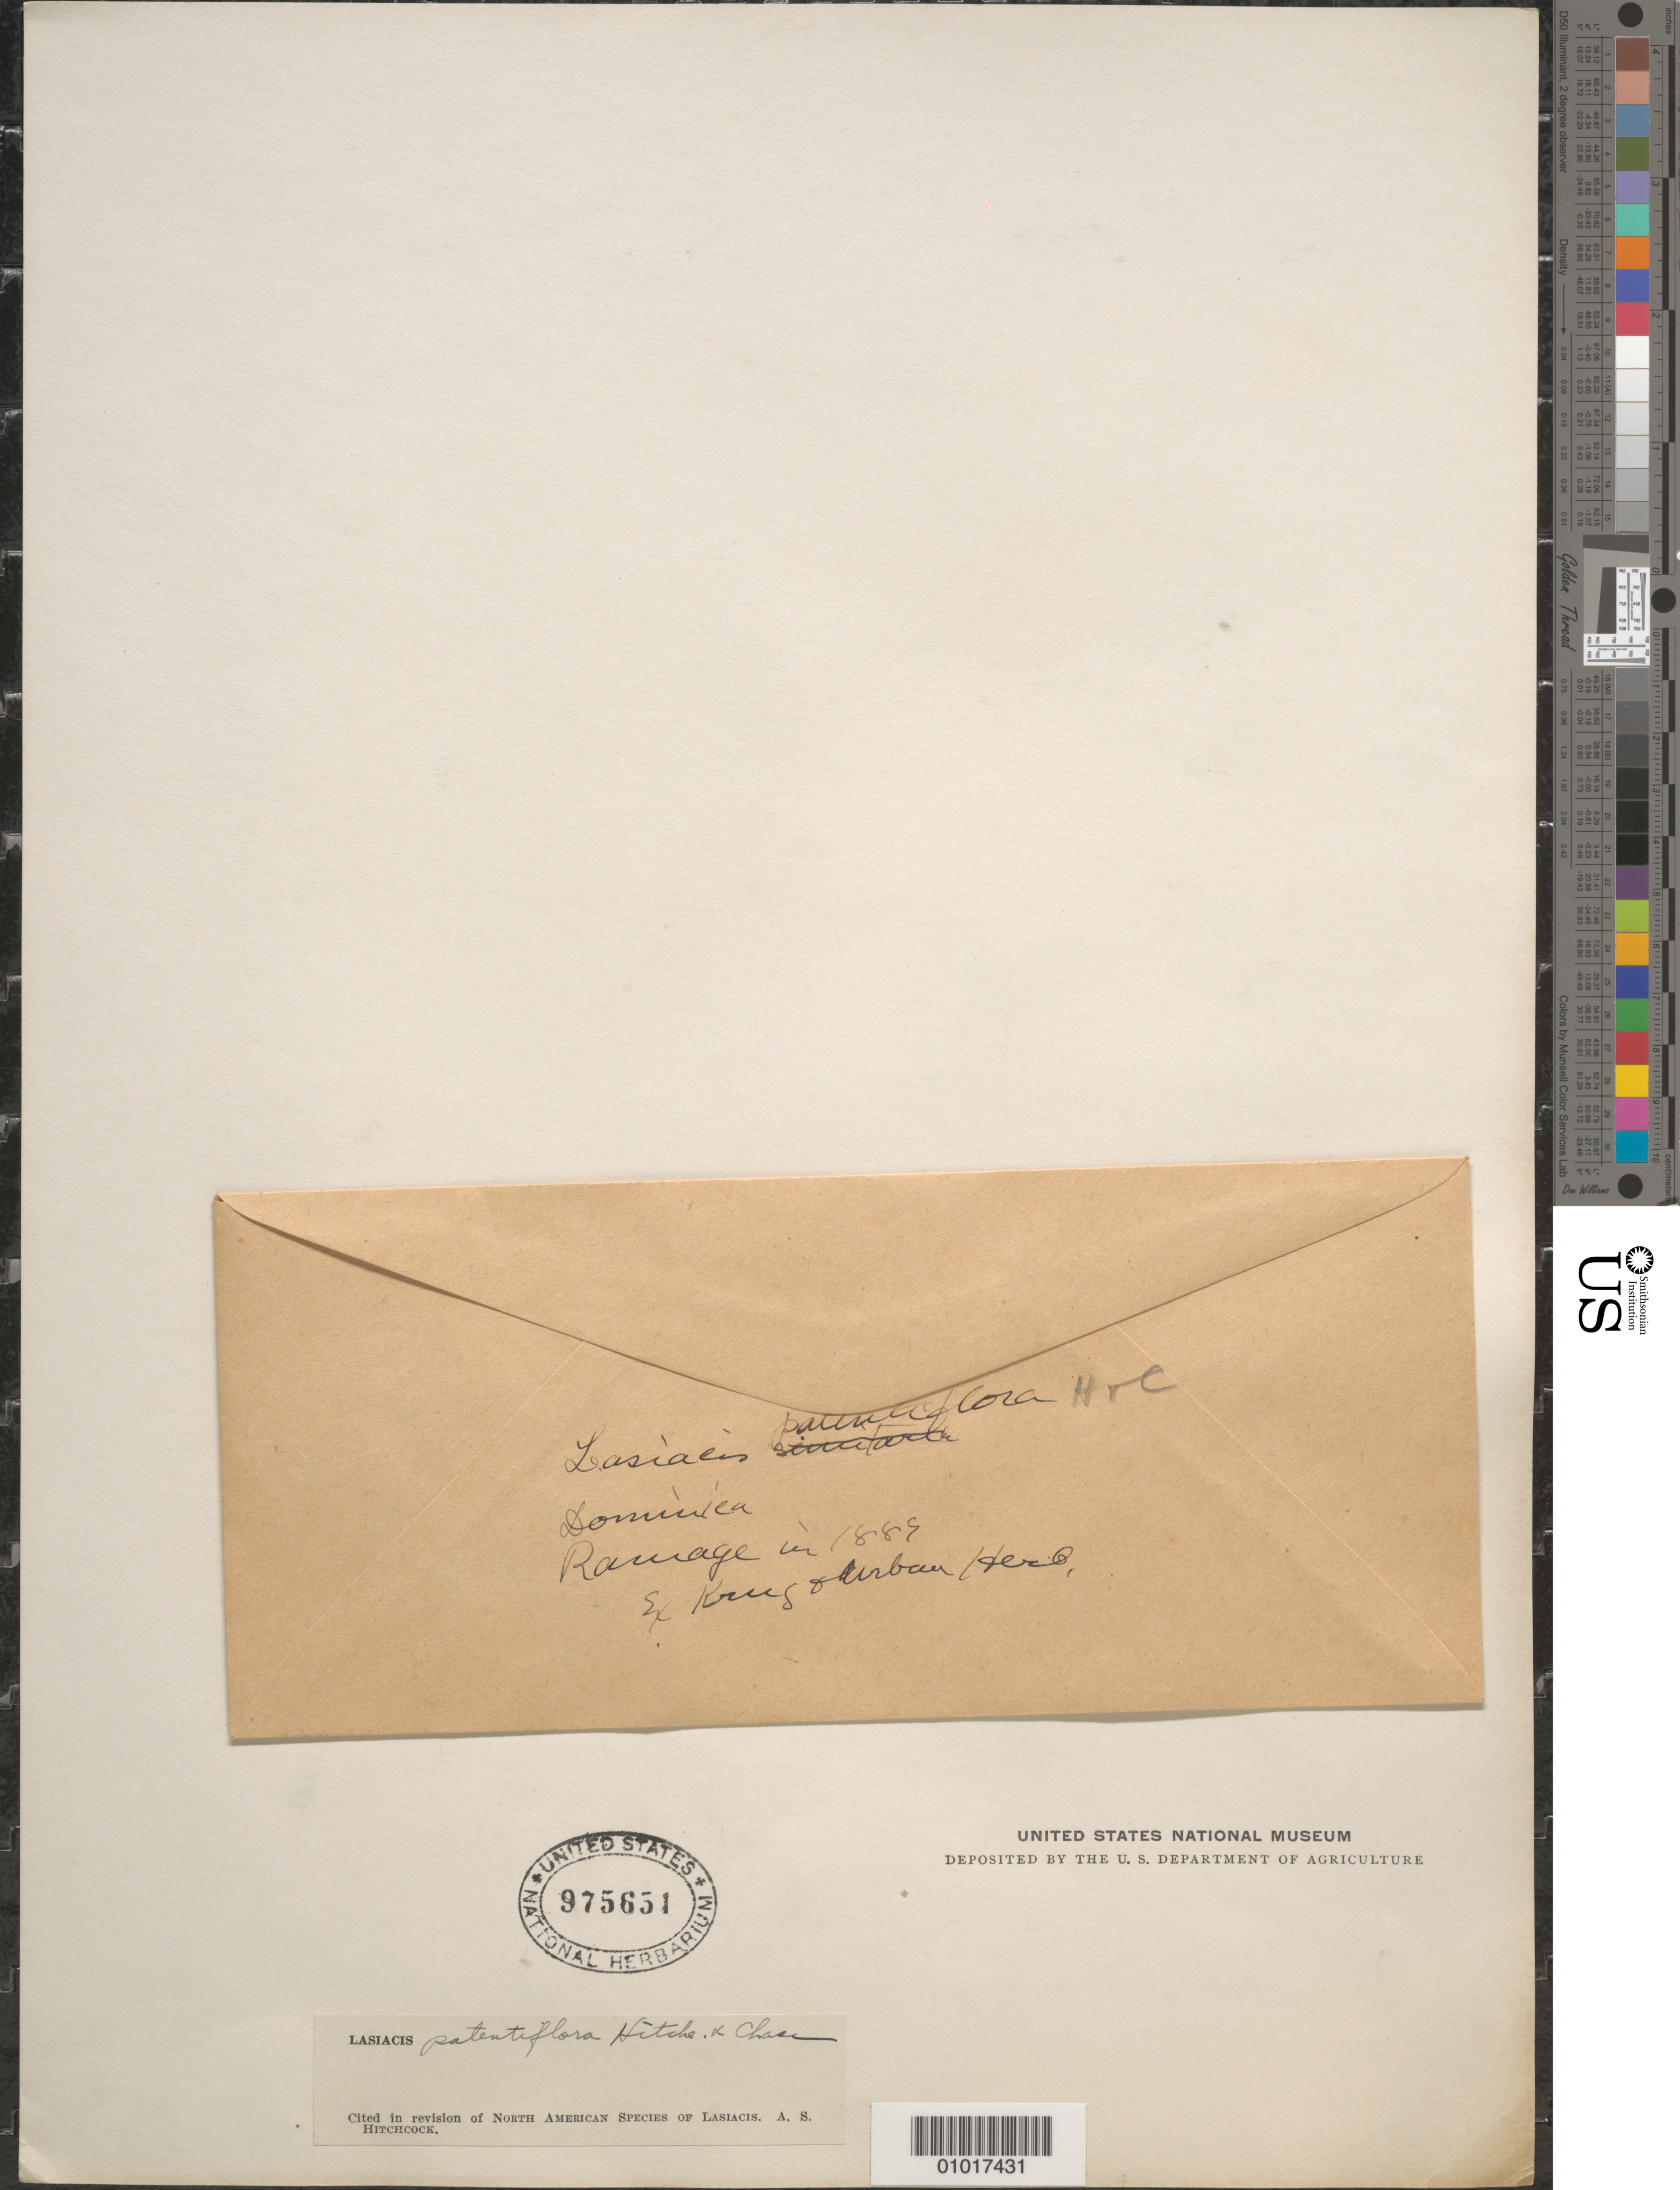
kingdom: Plantae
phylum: Tracheophyta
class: Liliopsida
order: Poales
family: Poaceae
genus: Lasiacis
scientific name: Lasiacis patentiflora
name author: Hitchc. & Chase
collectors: G. Ramage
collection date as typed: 01 Jan 1889 to 31 Dec 1889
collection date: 1889-01-01/1889-12-31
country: Dominica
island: Dominica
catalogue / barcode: US 975651